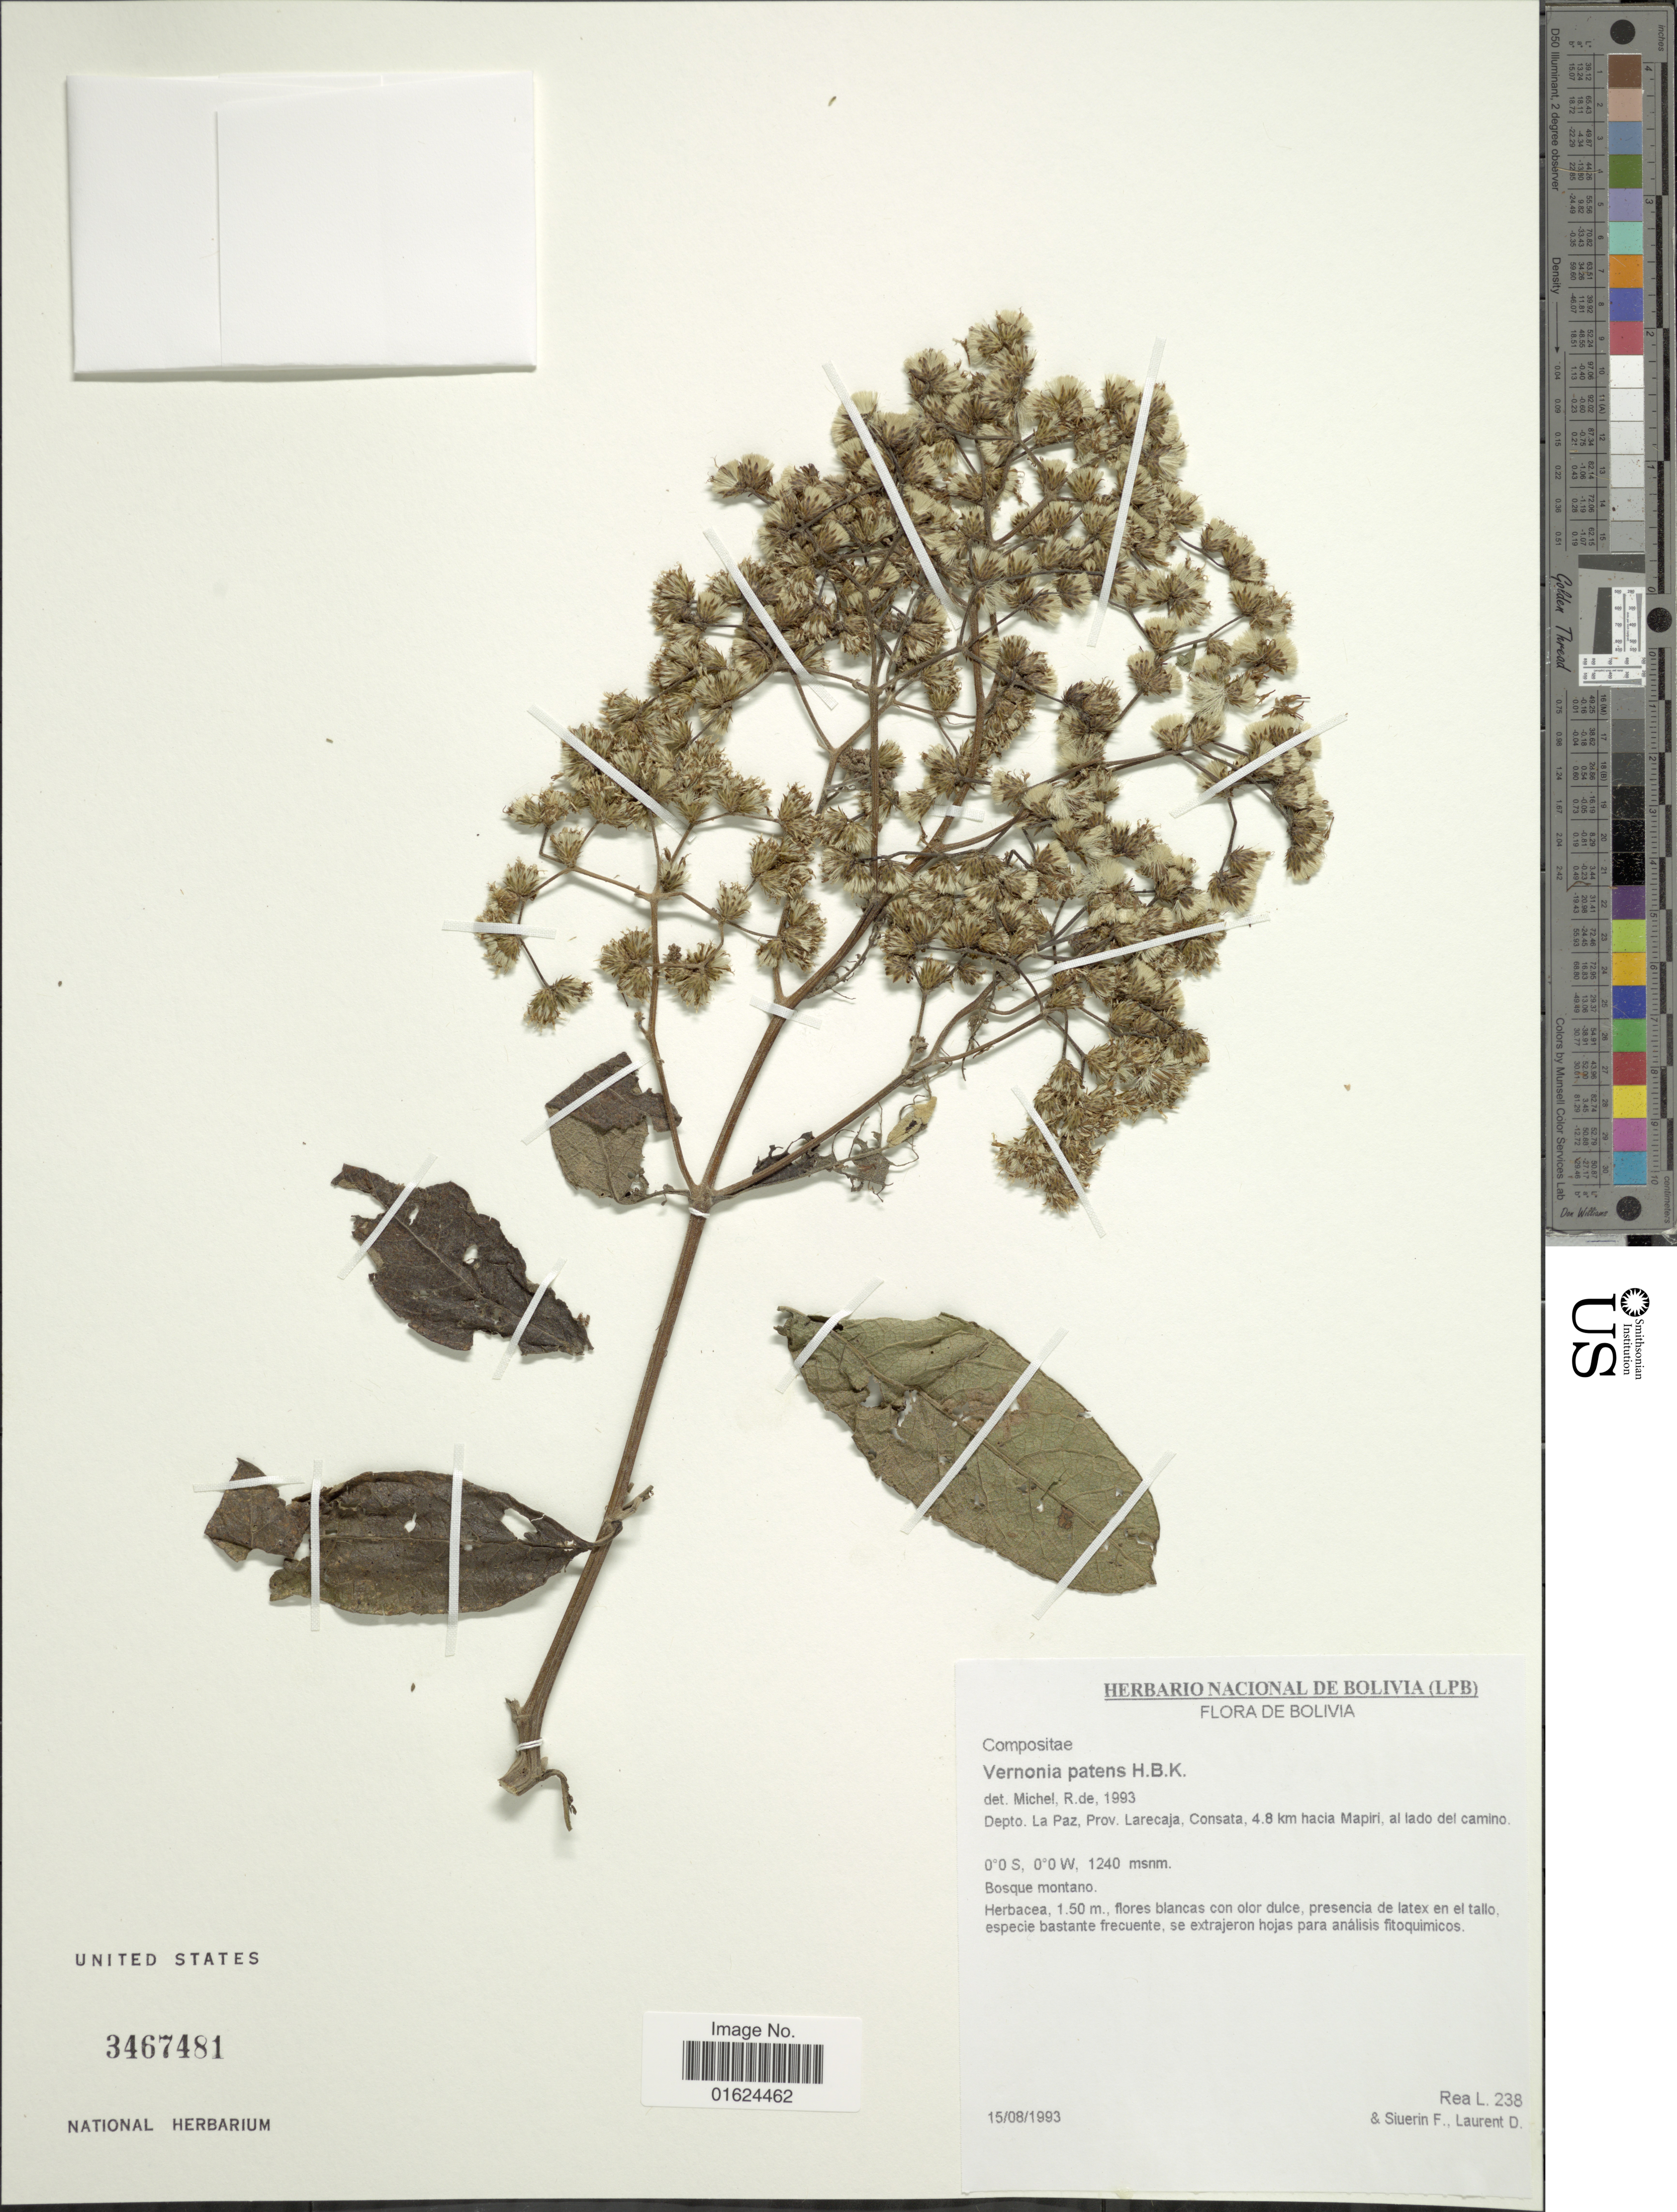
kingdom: Plantae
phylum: Tracheophyta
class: Magnoliopsida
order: Asterales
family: Asteraceae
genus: Vernonanthura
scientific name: Vernonanthura patens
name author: (Kunth) H. Rob.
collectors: L. Rea, F. Siuerin & D. Laurent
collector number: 238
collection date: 1993-08-15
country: Bolivia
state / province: La Paz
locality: Depto La Paz, Prov. Larecaja, Consata, 4.5 km hacia Mapiri, al lado del camino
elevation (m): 1240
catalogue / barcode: US 3467481